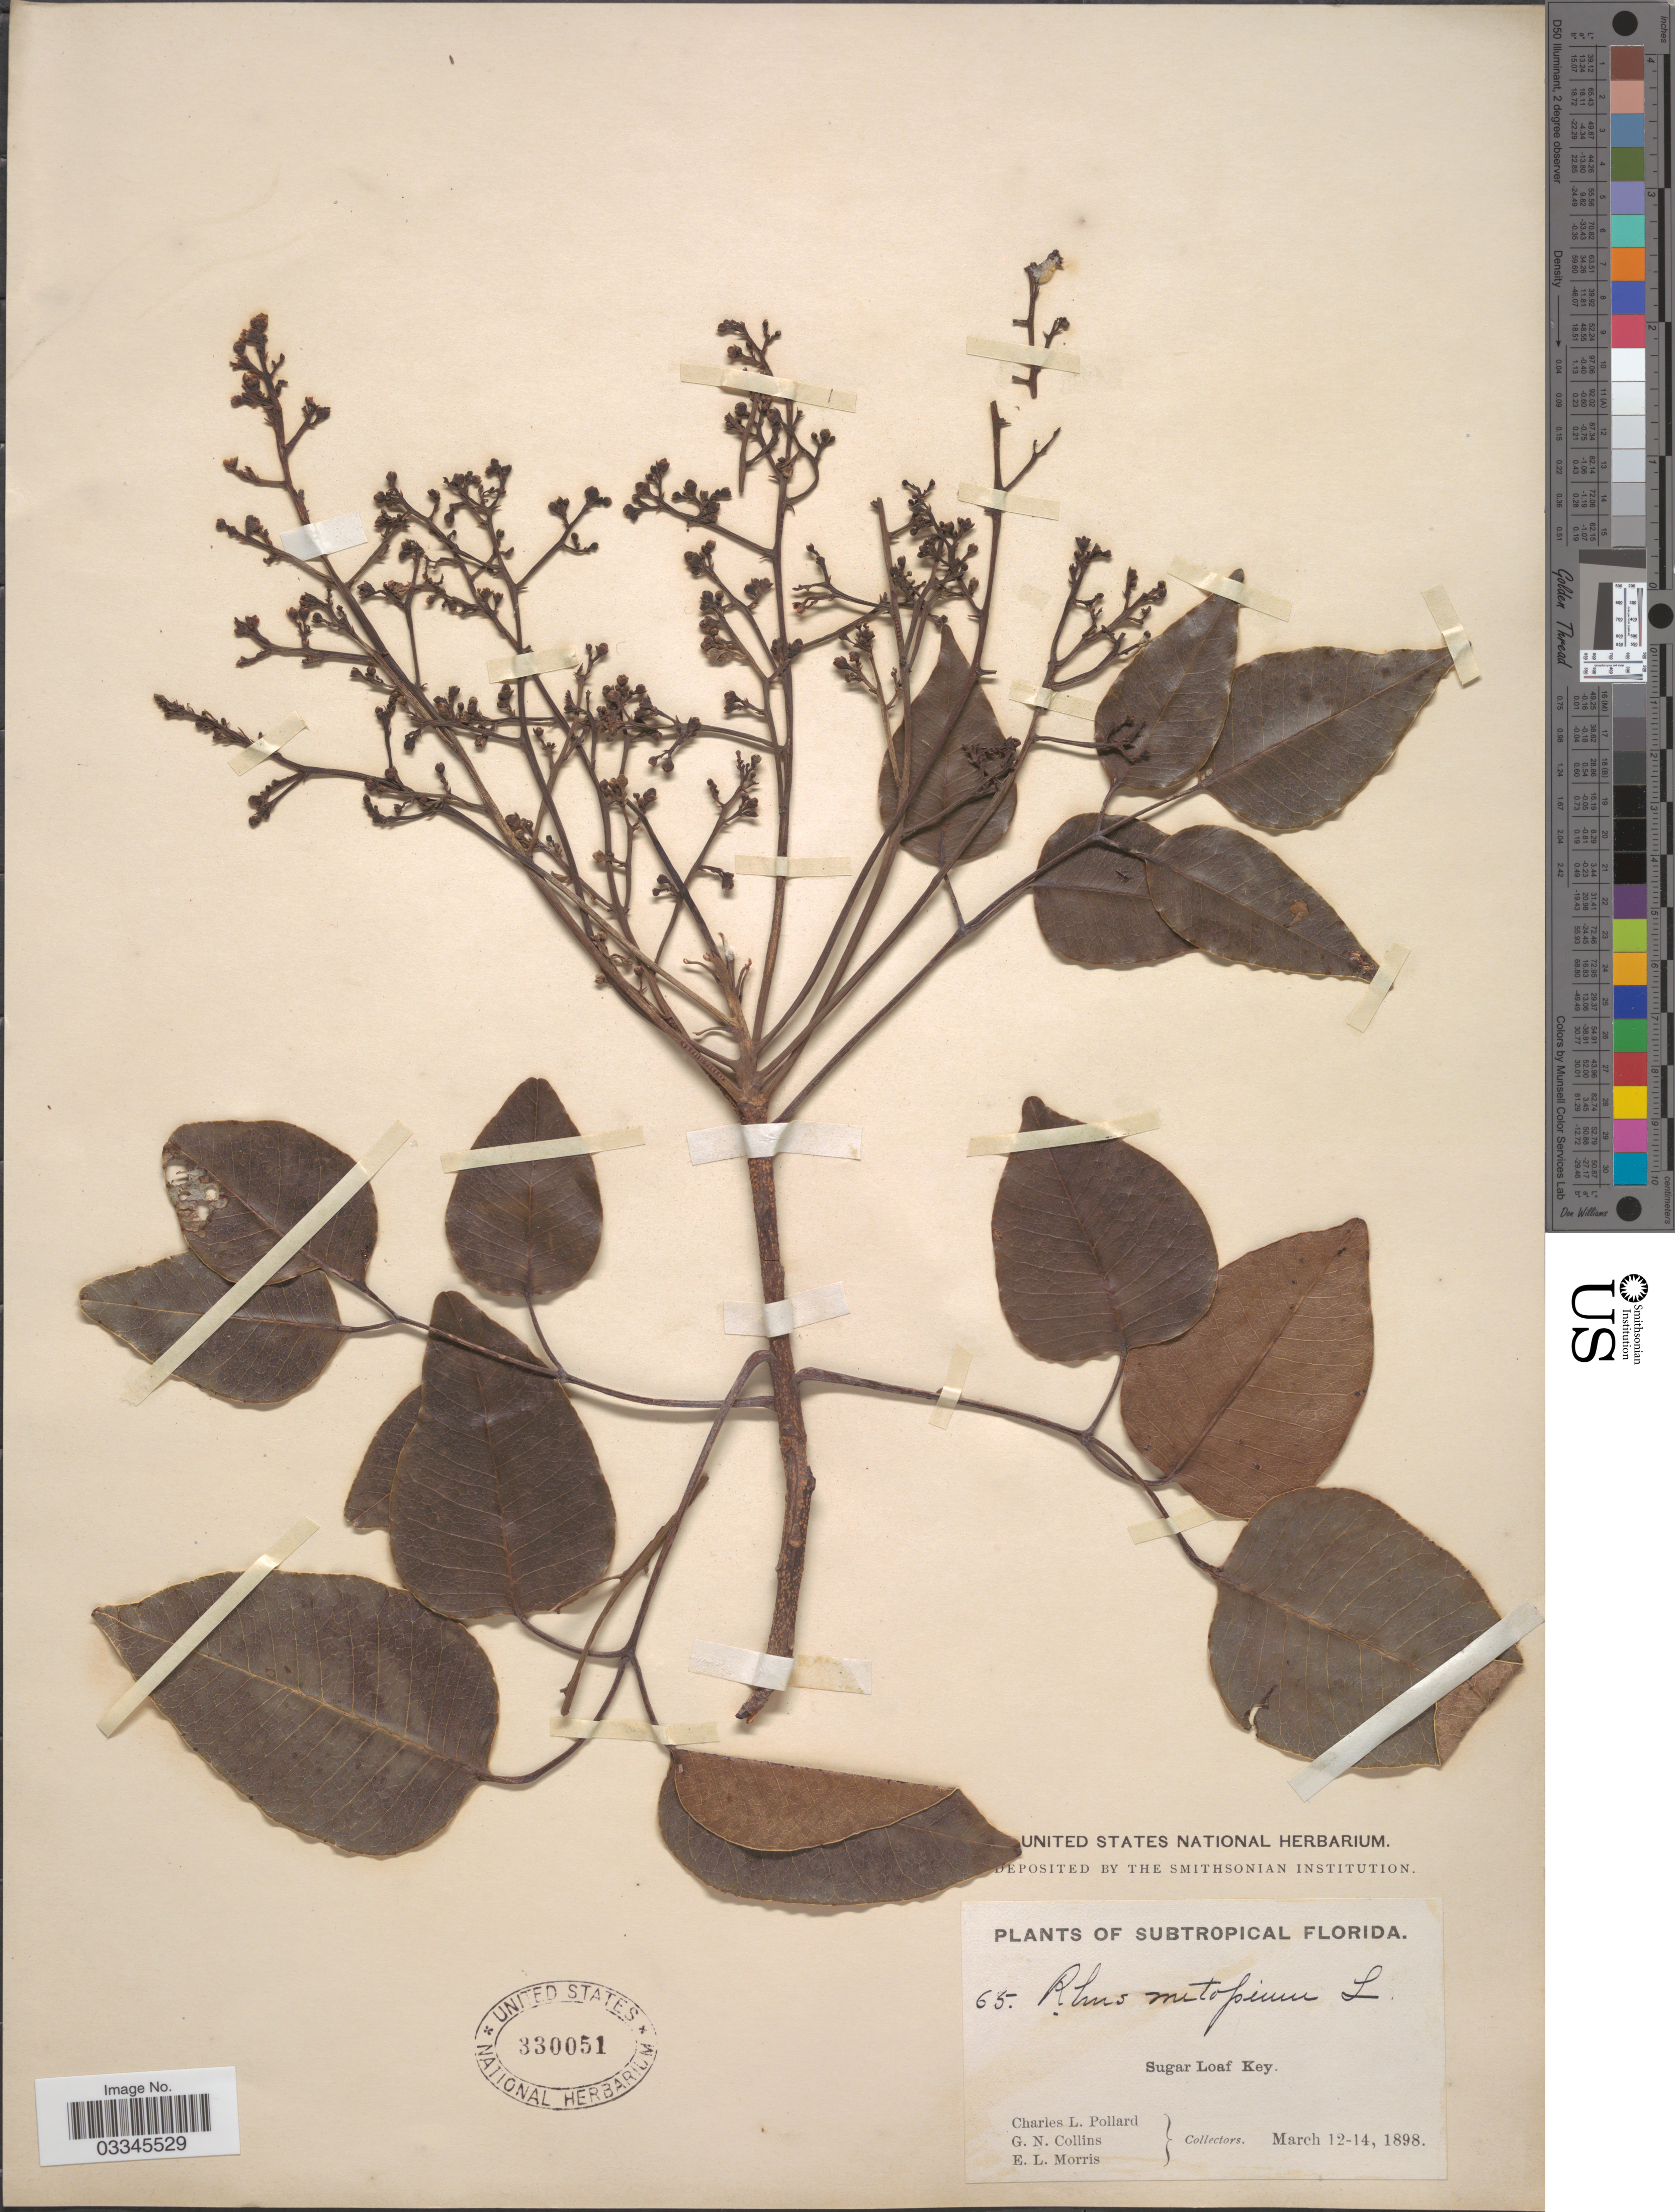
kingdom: Plantae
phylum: Tracheophyta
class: Magnoliopsida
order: Sapindales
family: Anacardiaceae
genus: Metopium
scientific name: Metopium toxiferum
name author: (L.) Krug & Urb.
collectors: C. L. Pollard, G. Collins & E. Morris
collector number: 65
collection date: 1898-03-12/1898-03-14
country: United States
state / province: Florida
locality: Subtropical Florida. Sugar Loaf Key.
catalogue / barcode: US 330051